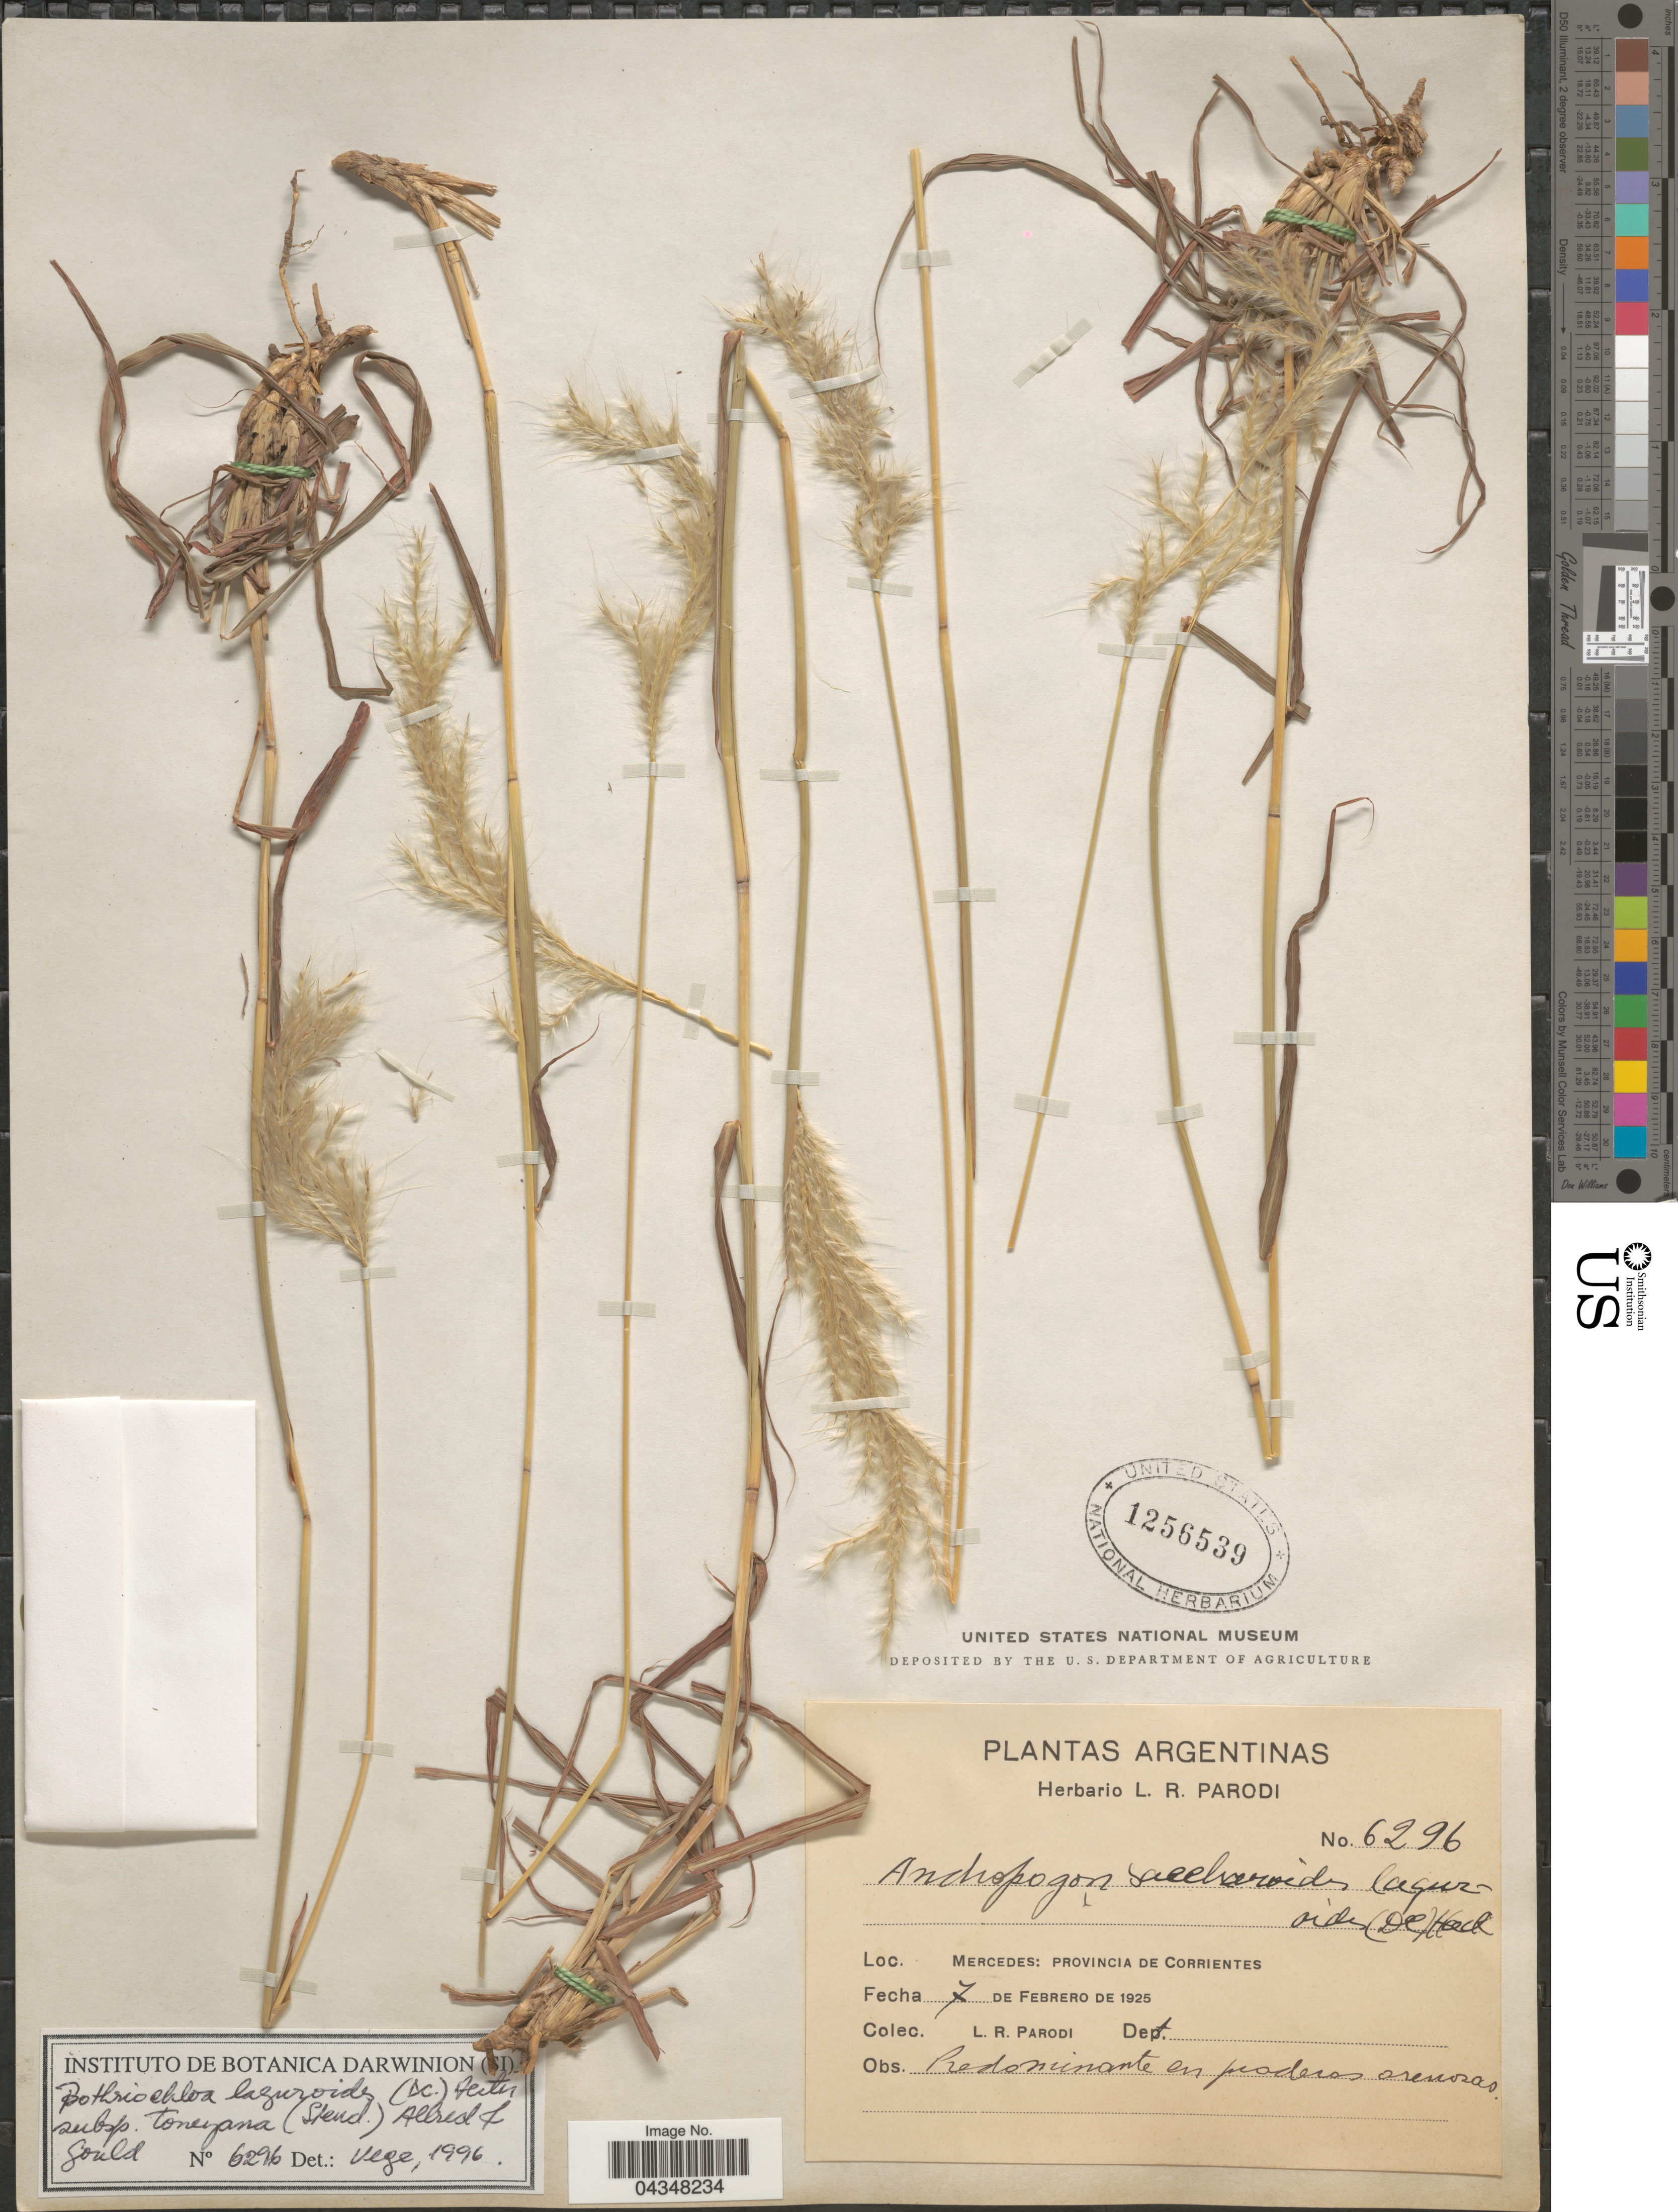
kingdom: Plantae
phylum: Tracheophyta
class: Liliopsida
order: Poales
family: Poaceae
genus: Bothriochloa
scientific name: Bothriochloa laguroides subsp. torreyana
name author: (Steud.) Allred & Gould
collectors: L. R. Parodi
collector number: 6296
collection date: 1925-02-07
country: Argentina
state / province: Corrientes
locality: Mercedes.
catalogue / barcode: US 1256539